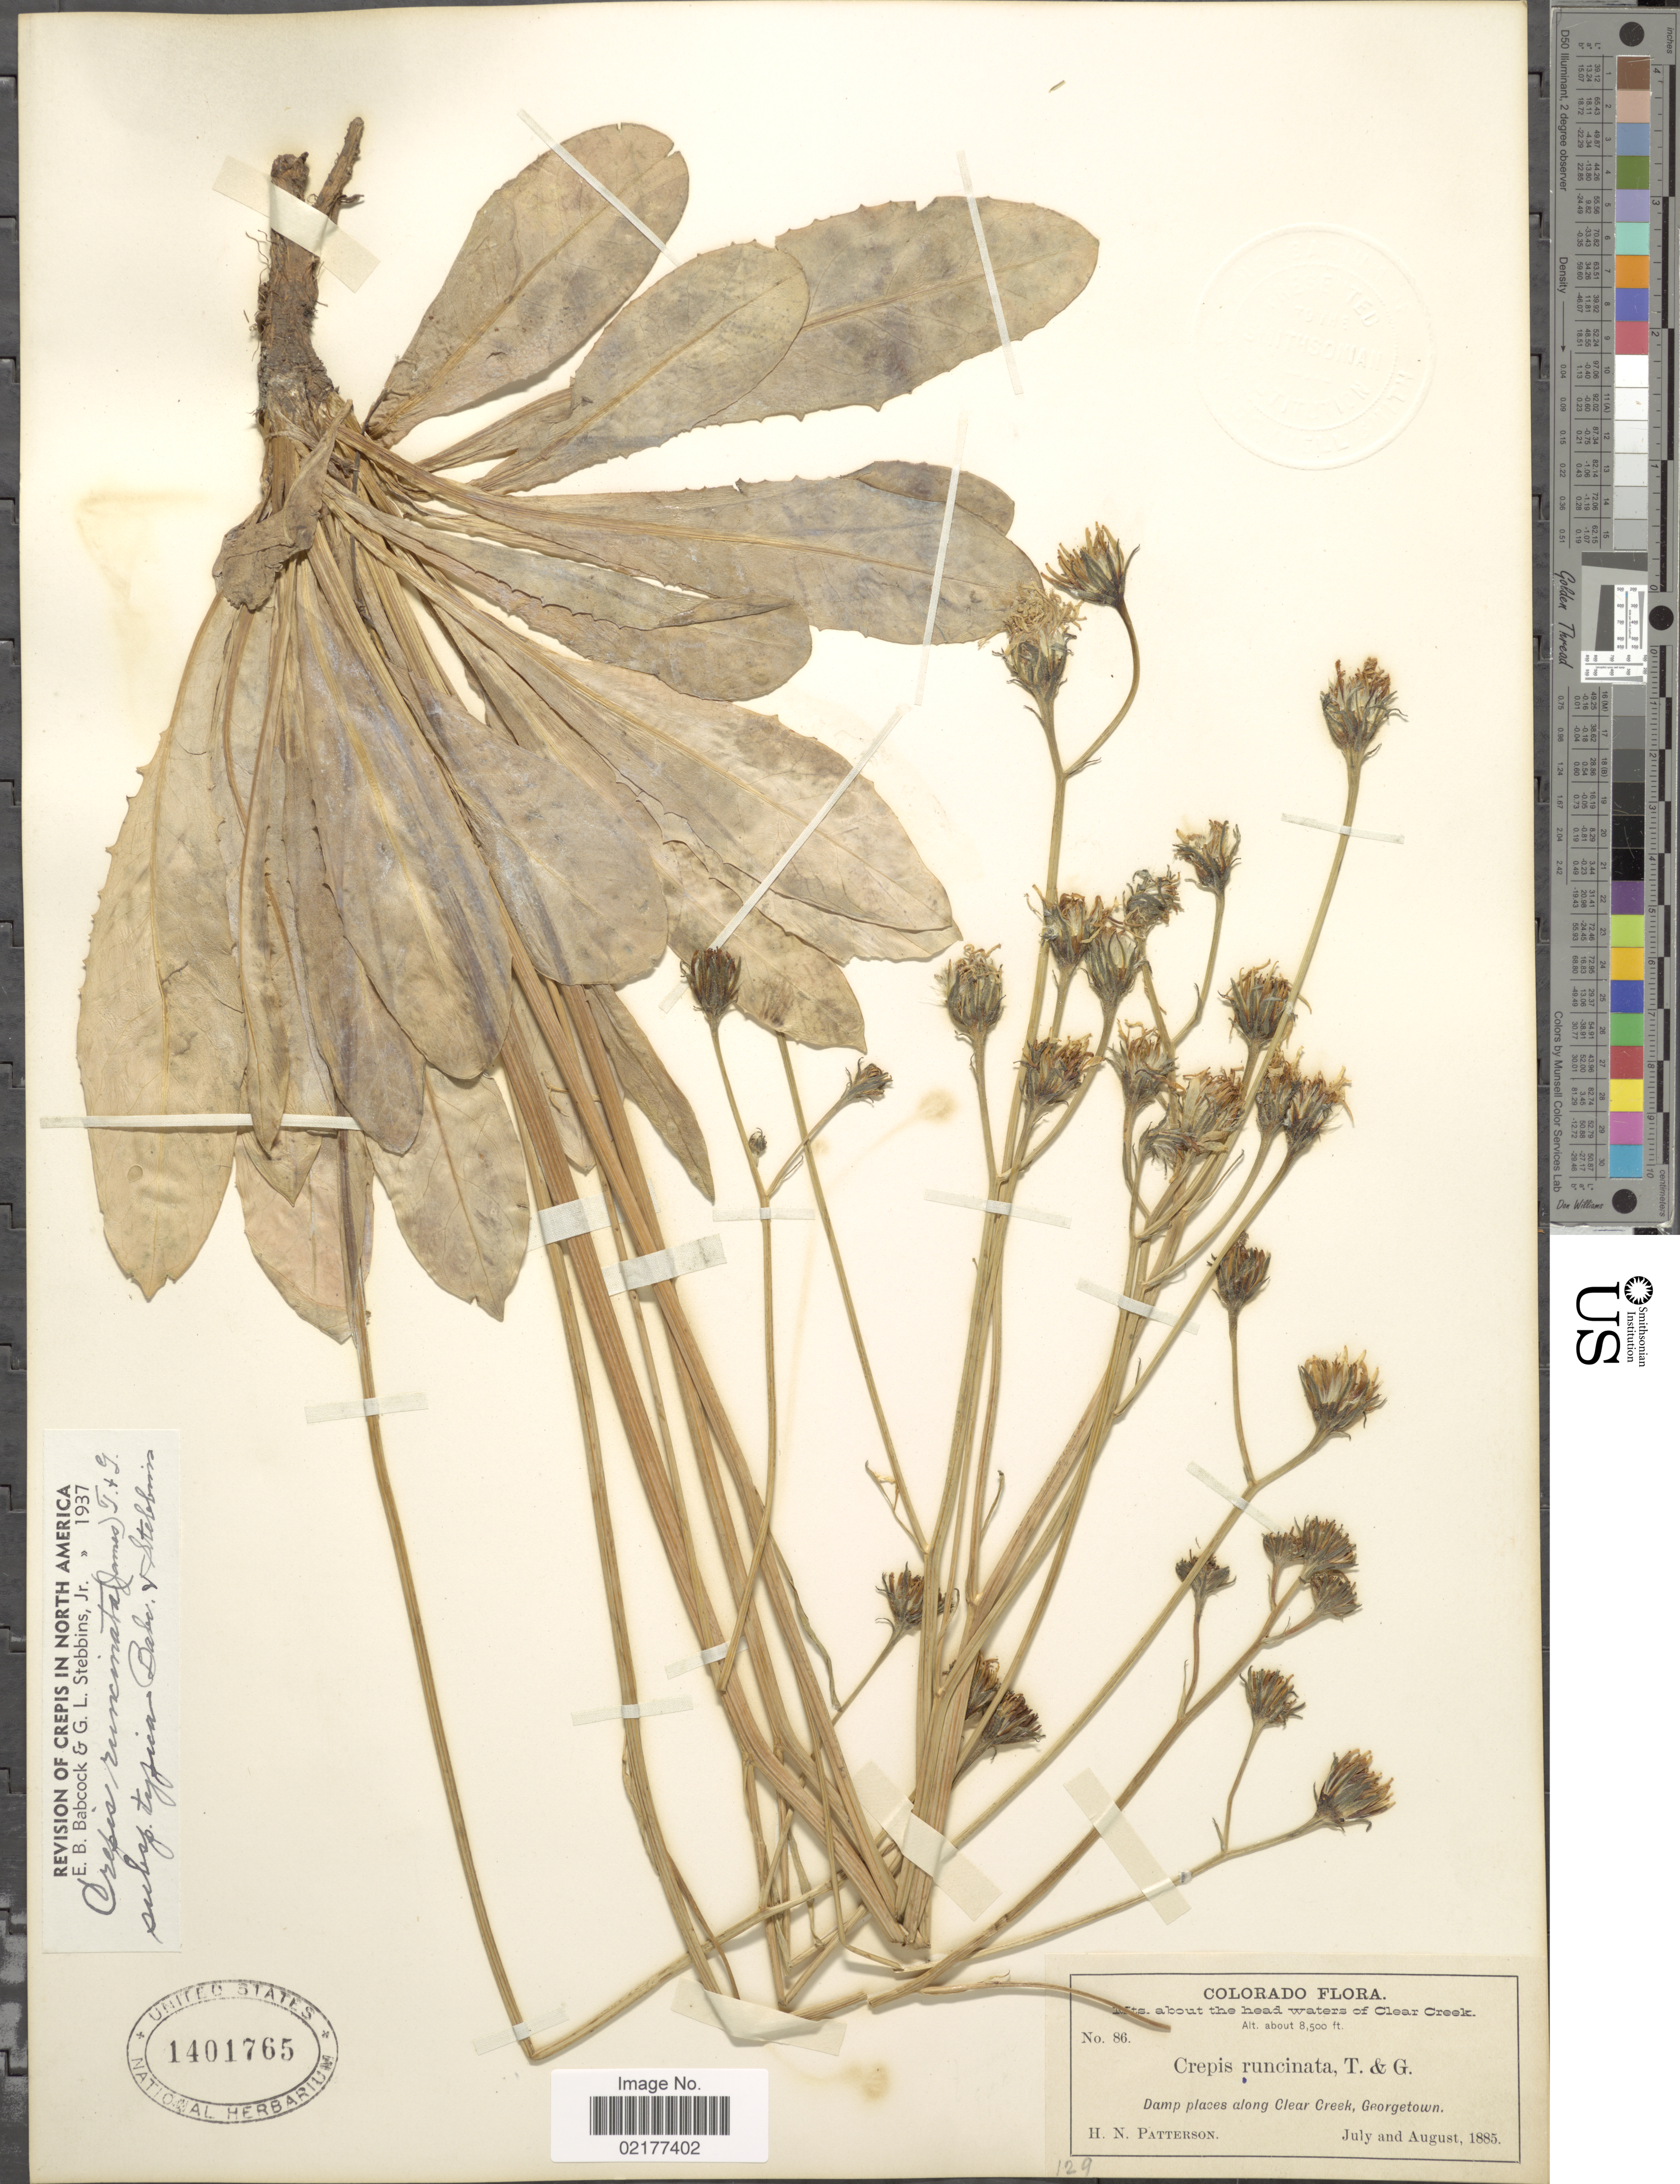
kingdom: Plantae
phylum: Tracheophyta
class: Magnoliopsida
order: Asterales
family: Asteraceae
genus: Crepis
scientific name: Crepis runcinata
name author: Torr. & A. Gray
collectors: H. N. Patterson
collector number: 86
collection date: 1885-07/1885-08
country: United States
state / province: Colorado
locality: Mts. about the head waters of Clear Creek, Damp places along Clear Creek, Georgetown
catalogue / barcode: US 1401765